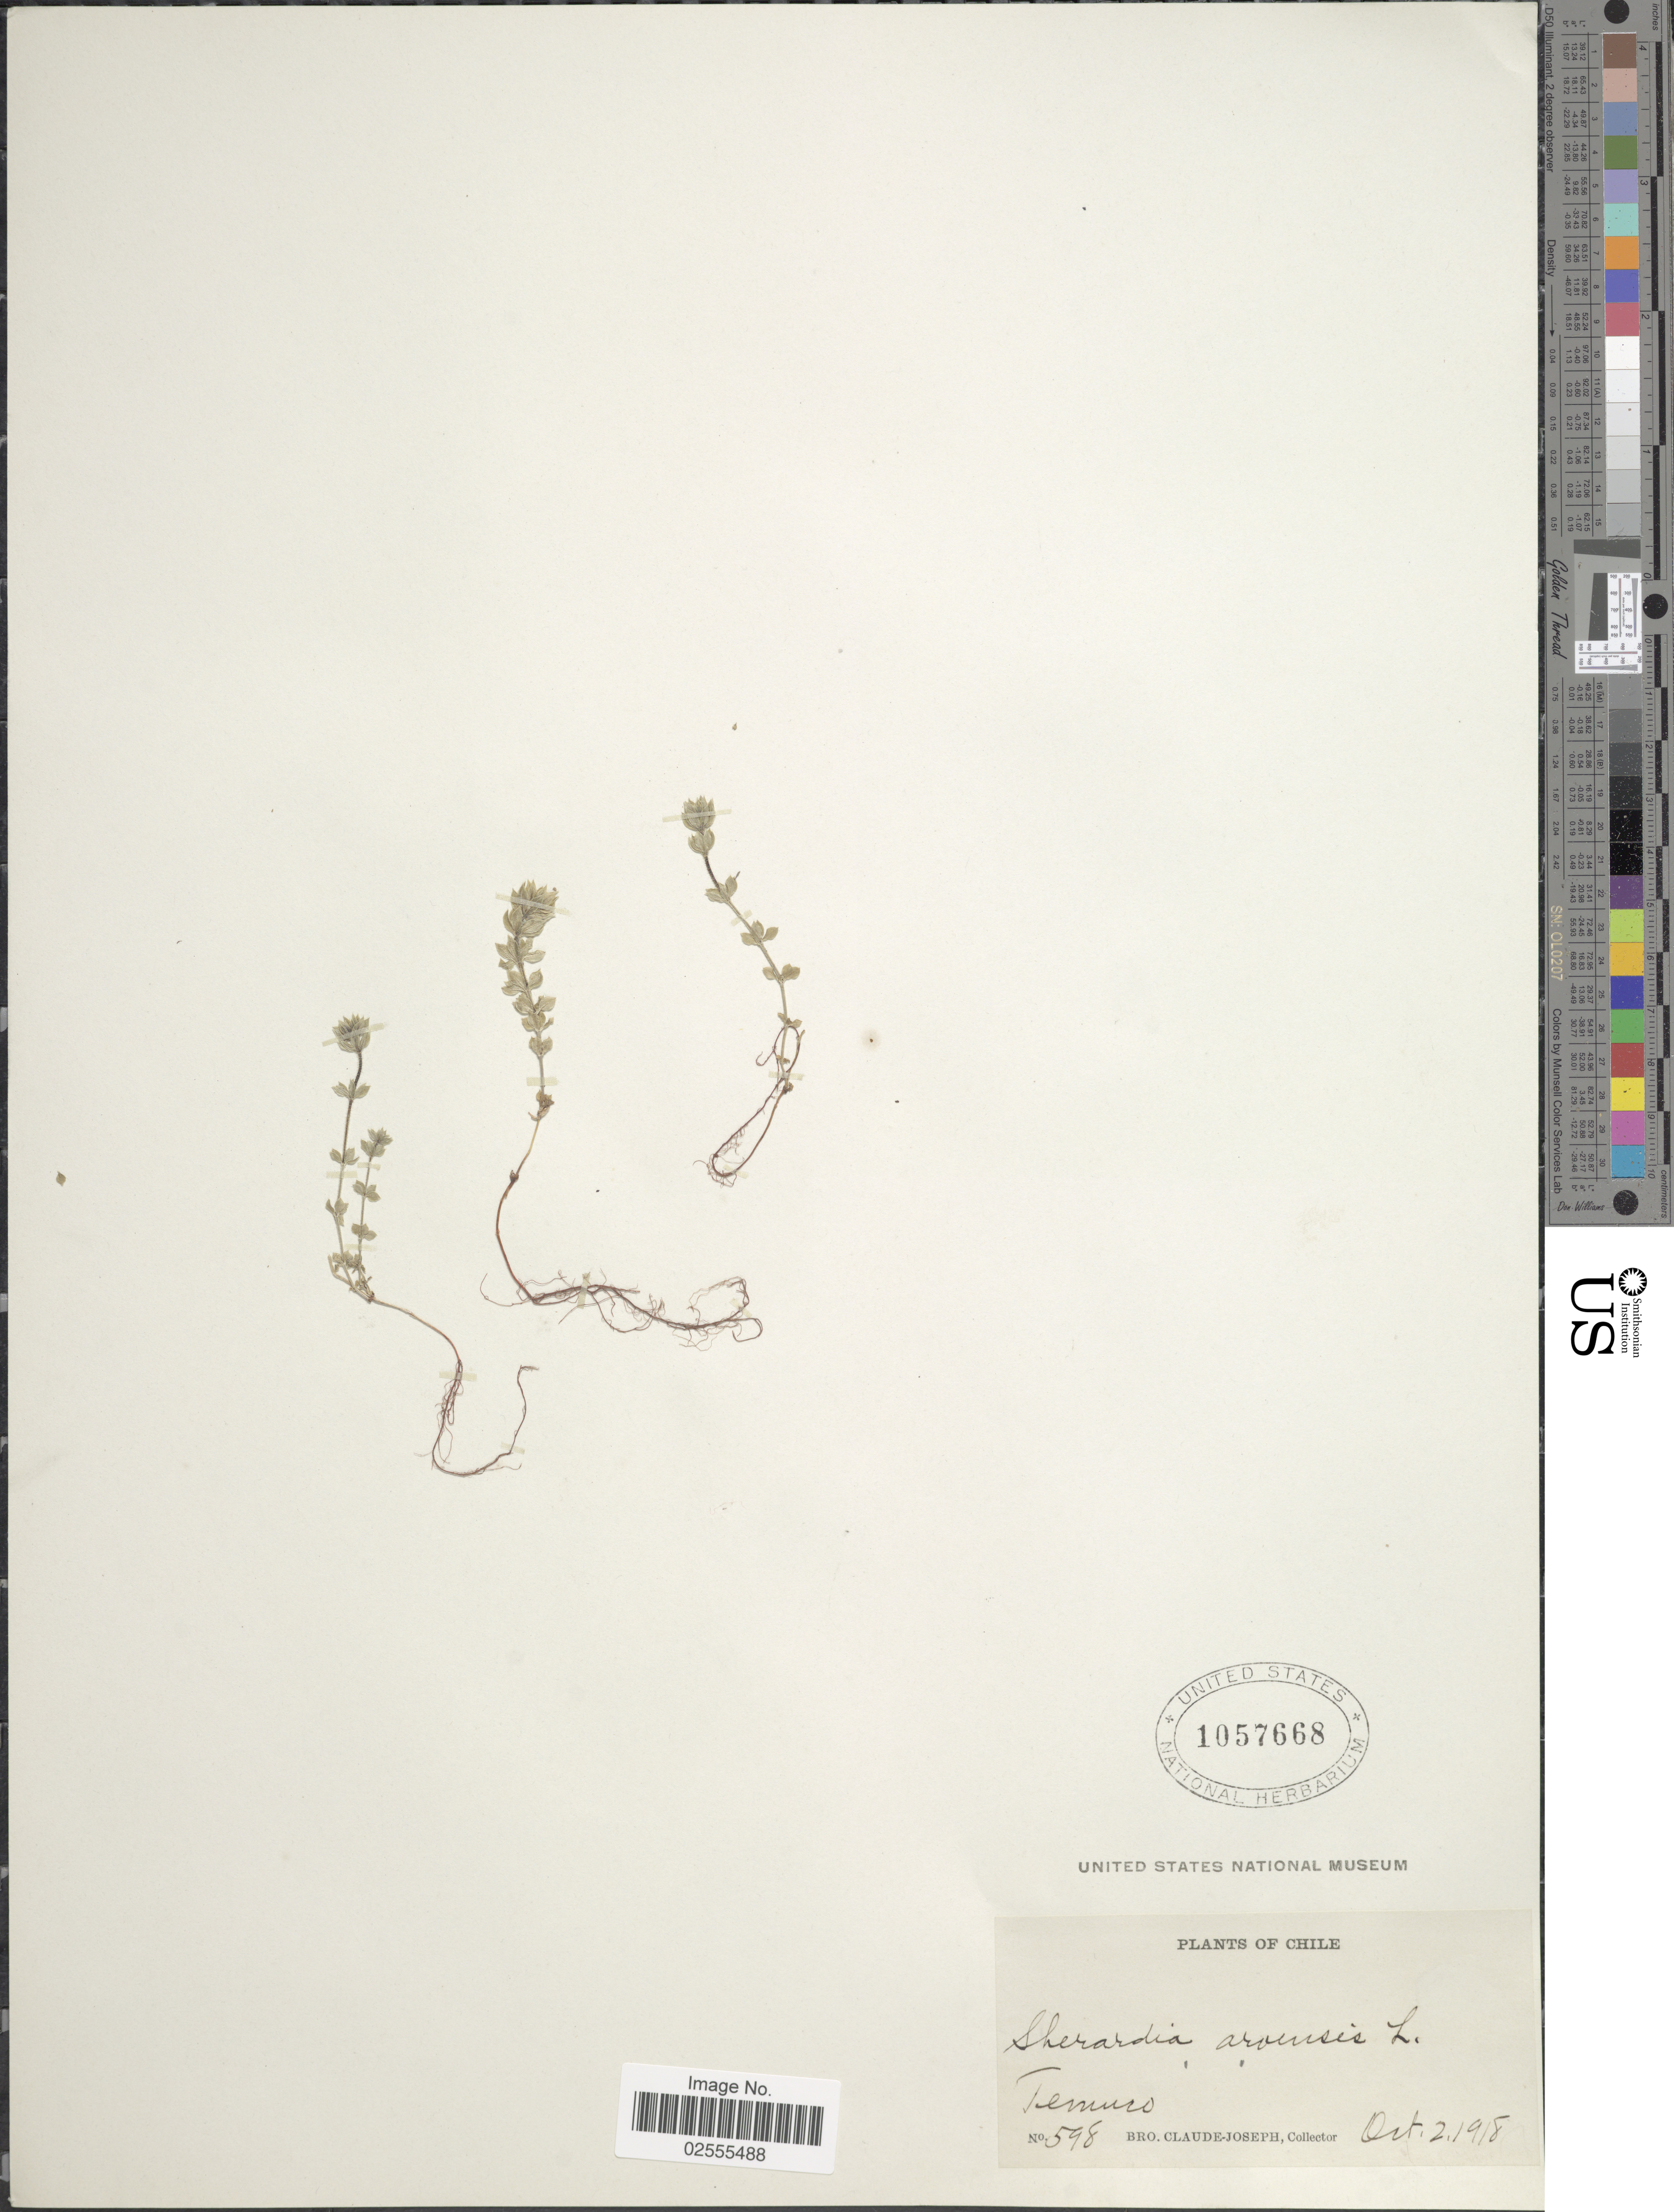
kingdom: Plantae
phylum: Tracheophyta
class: Magnoliopsida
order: Gentianales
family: Rubiaceae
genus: Sherardia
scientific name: Sherardia arvensis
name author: L.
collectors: Bro. Claude-Joseph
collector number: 598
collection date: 1918-10-02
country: Chile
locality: Temuco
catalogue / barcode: US 1057668